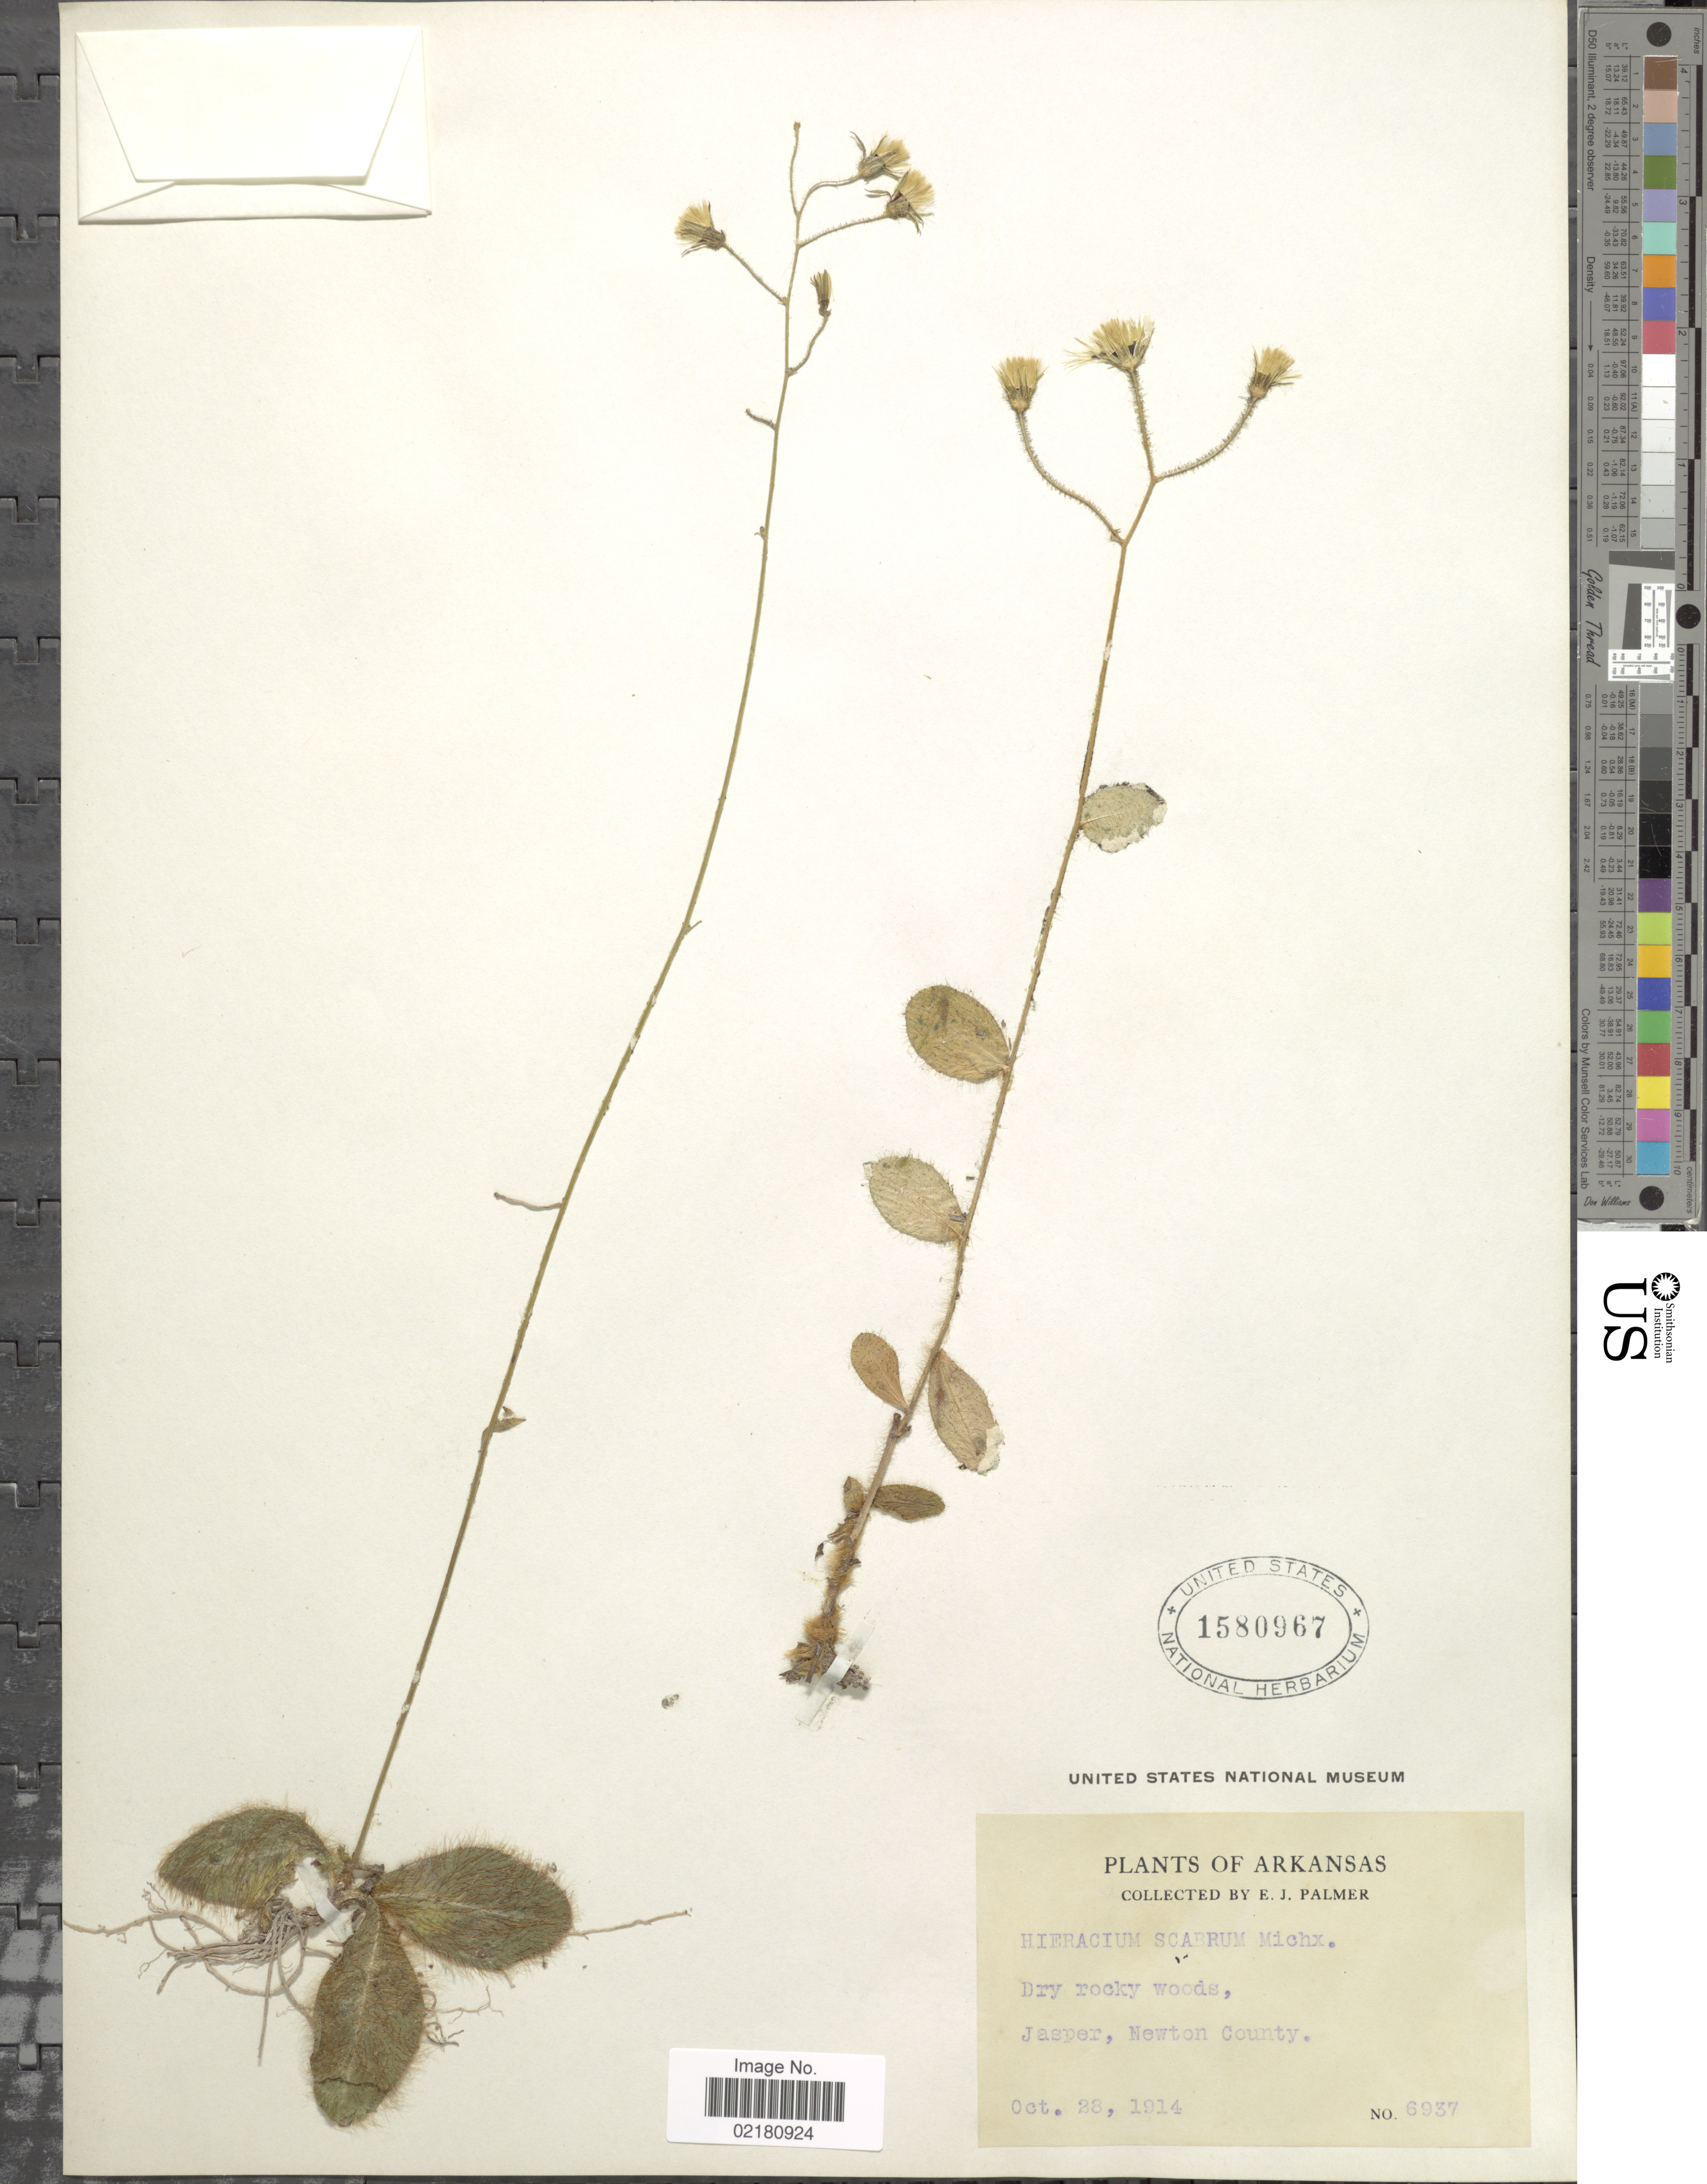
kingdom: Plantae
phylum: Tracheophyta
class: Magnoliopsida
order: Asterales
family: Asteraceae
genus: Pilosella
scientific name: Pilosella verruculata subsp. verruculata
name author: (Link) Soják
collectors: E. J. Palmer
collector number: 6937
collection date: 1914-10-28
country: United States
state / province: Arkansas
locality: Dry rocky woods, Jasper Newton County.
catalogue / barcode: US 1580967